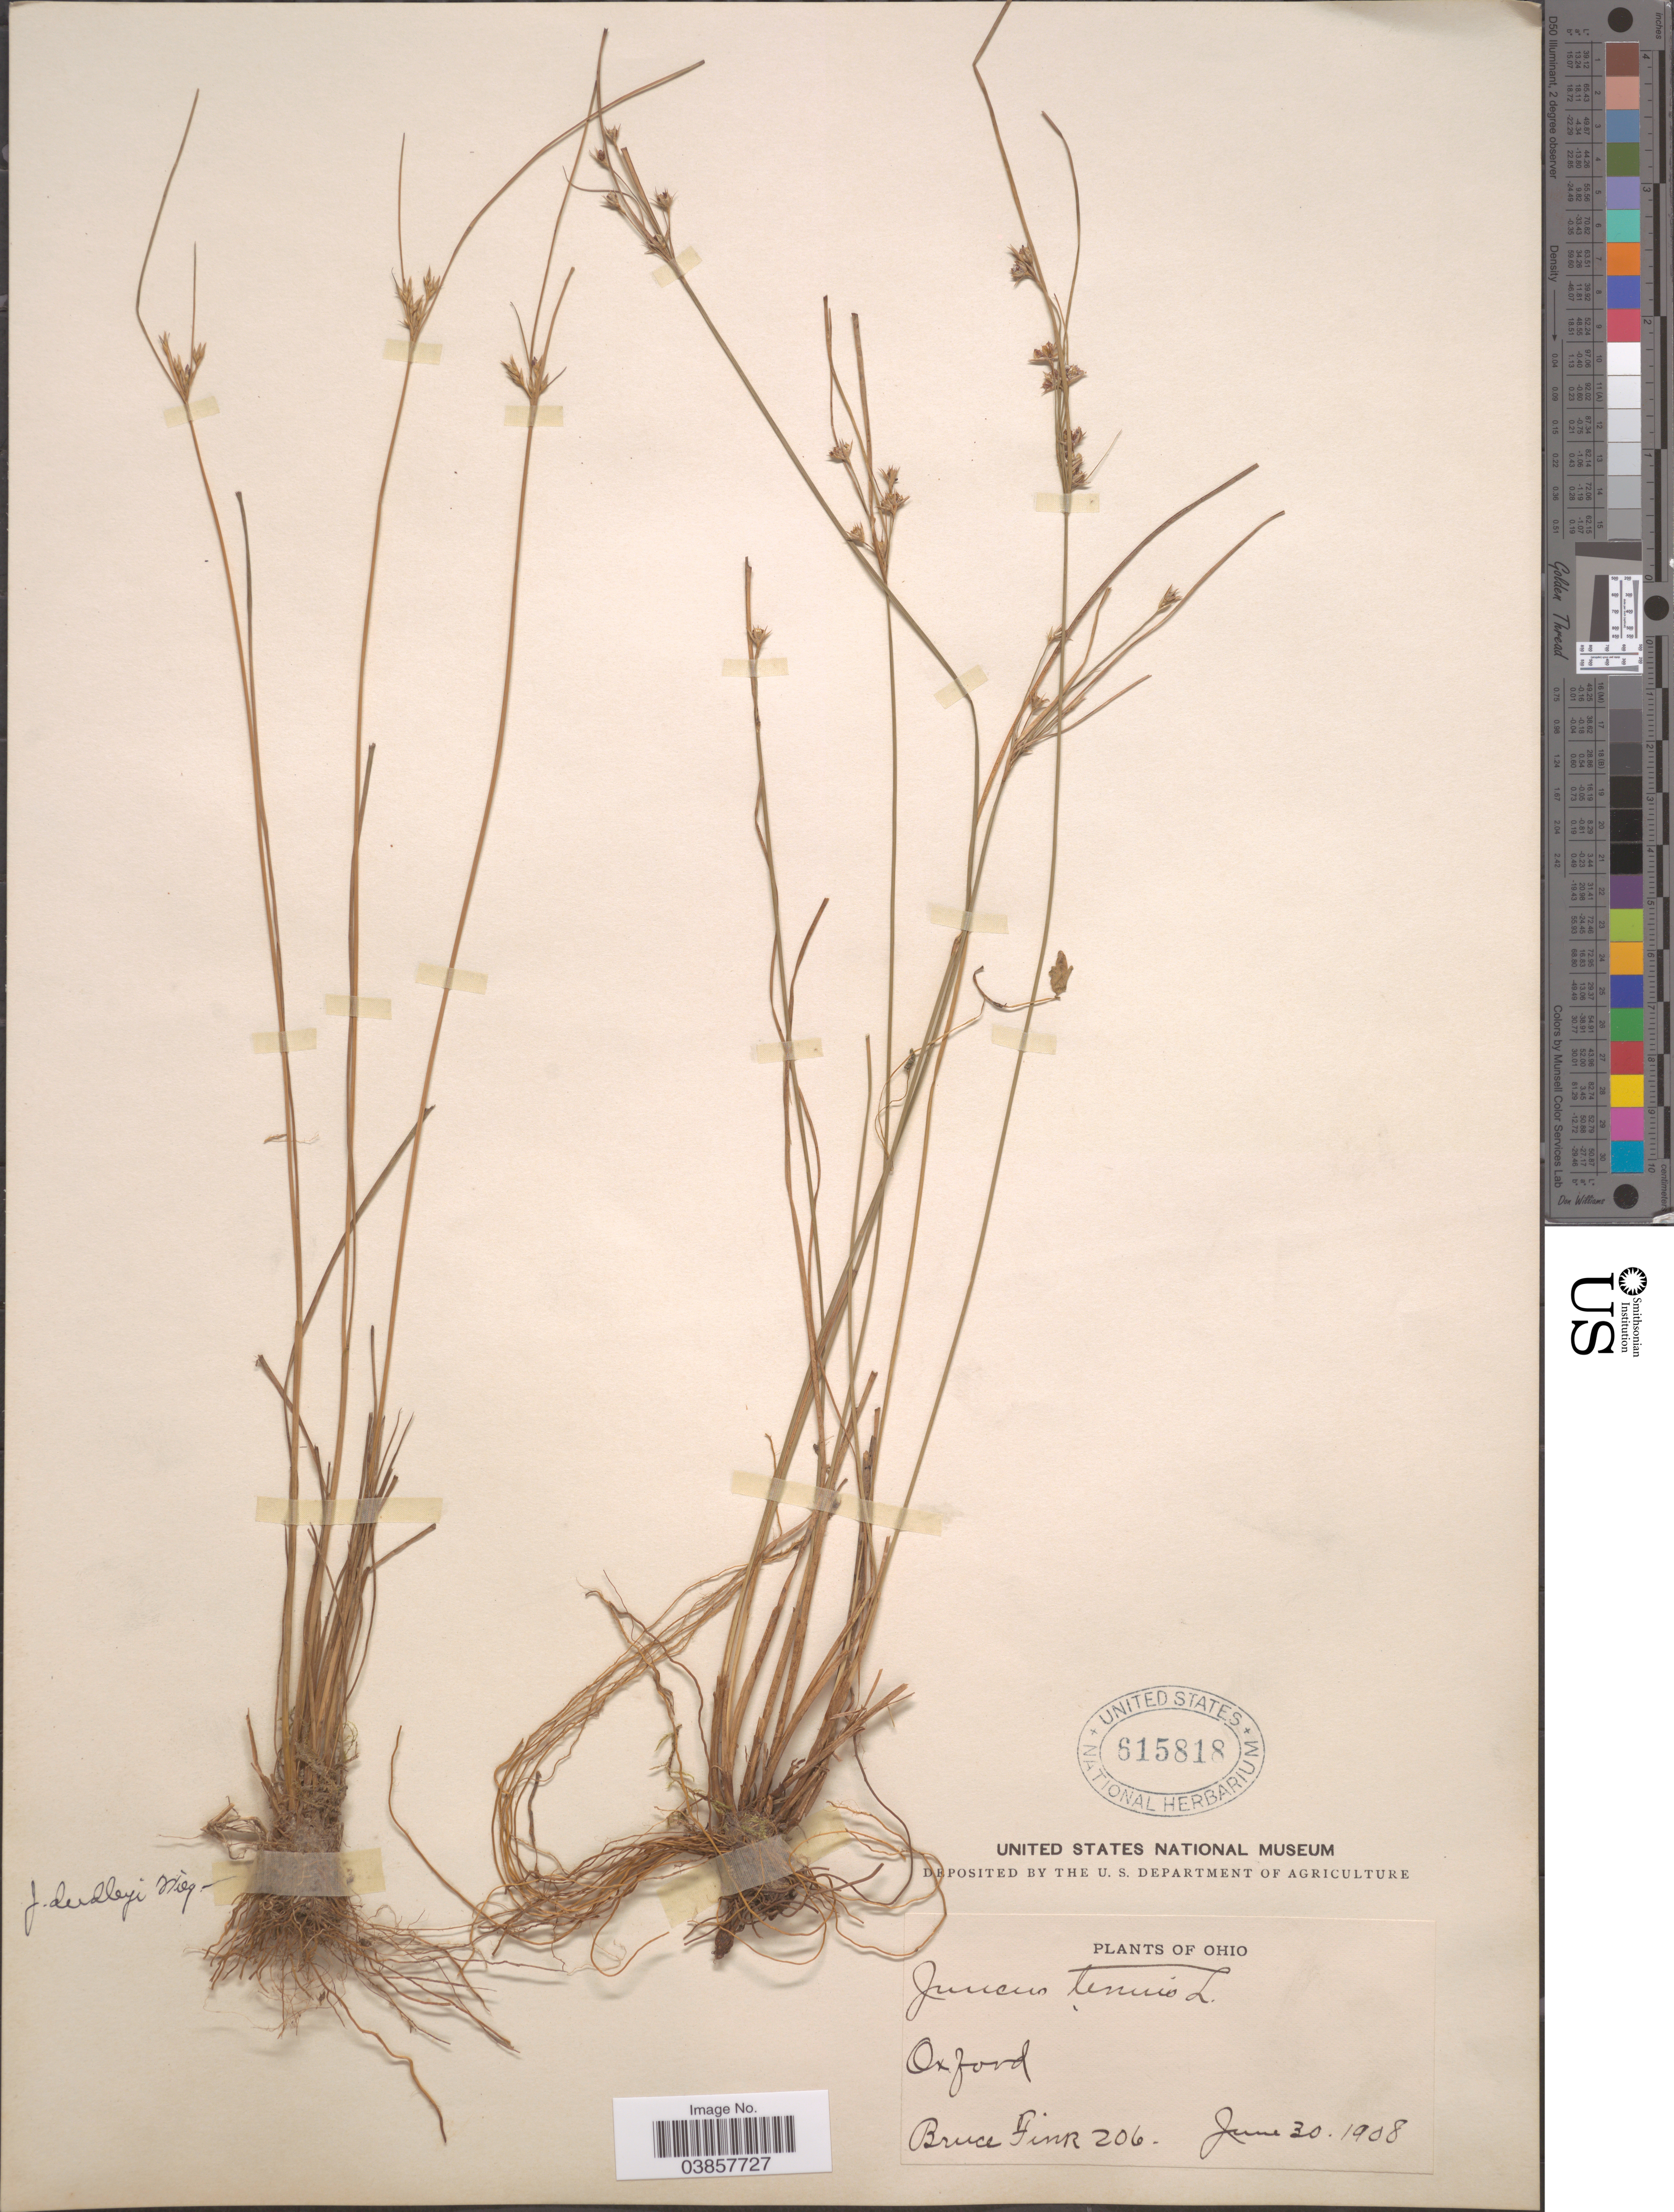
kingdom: Plantae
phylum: Tracheophyta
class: Liliopsida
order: Poales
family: Juncaceae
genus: Juncus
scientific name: Juncus tenuis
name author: Willd.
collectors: B. Fink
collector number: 206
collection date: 1908-06-30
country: United States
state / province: Ohio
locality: Oxford.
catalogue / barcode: US 615818